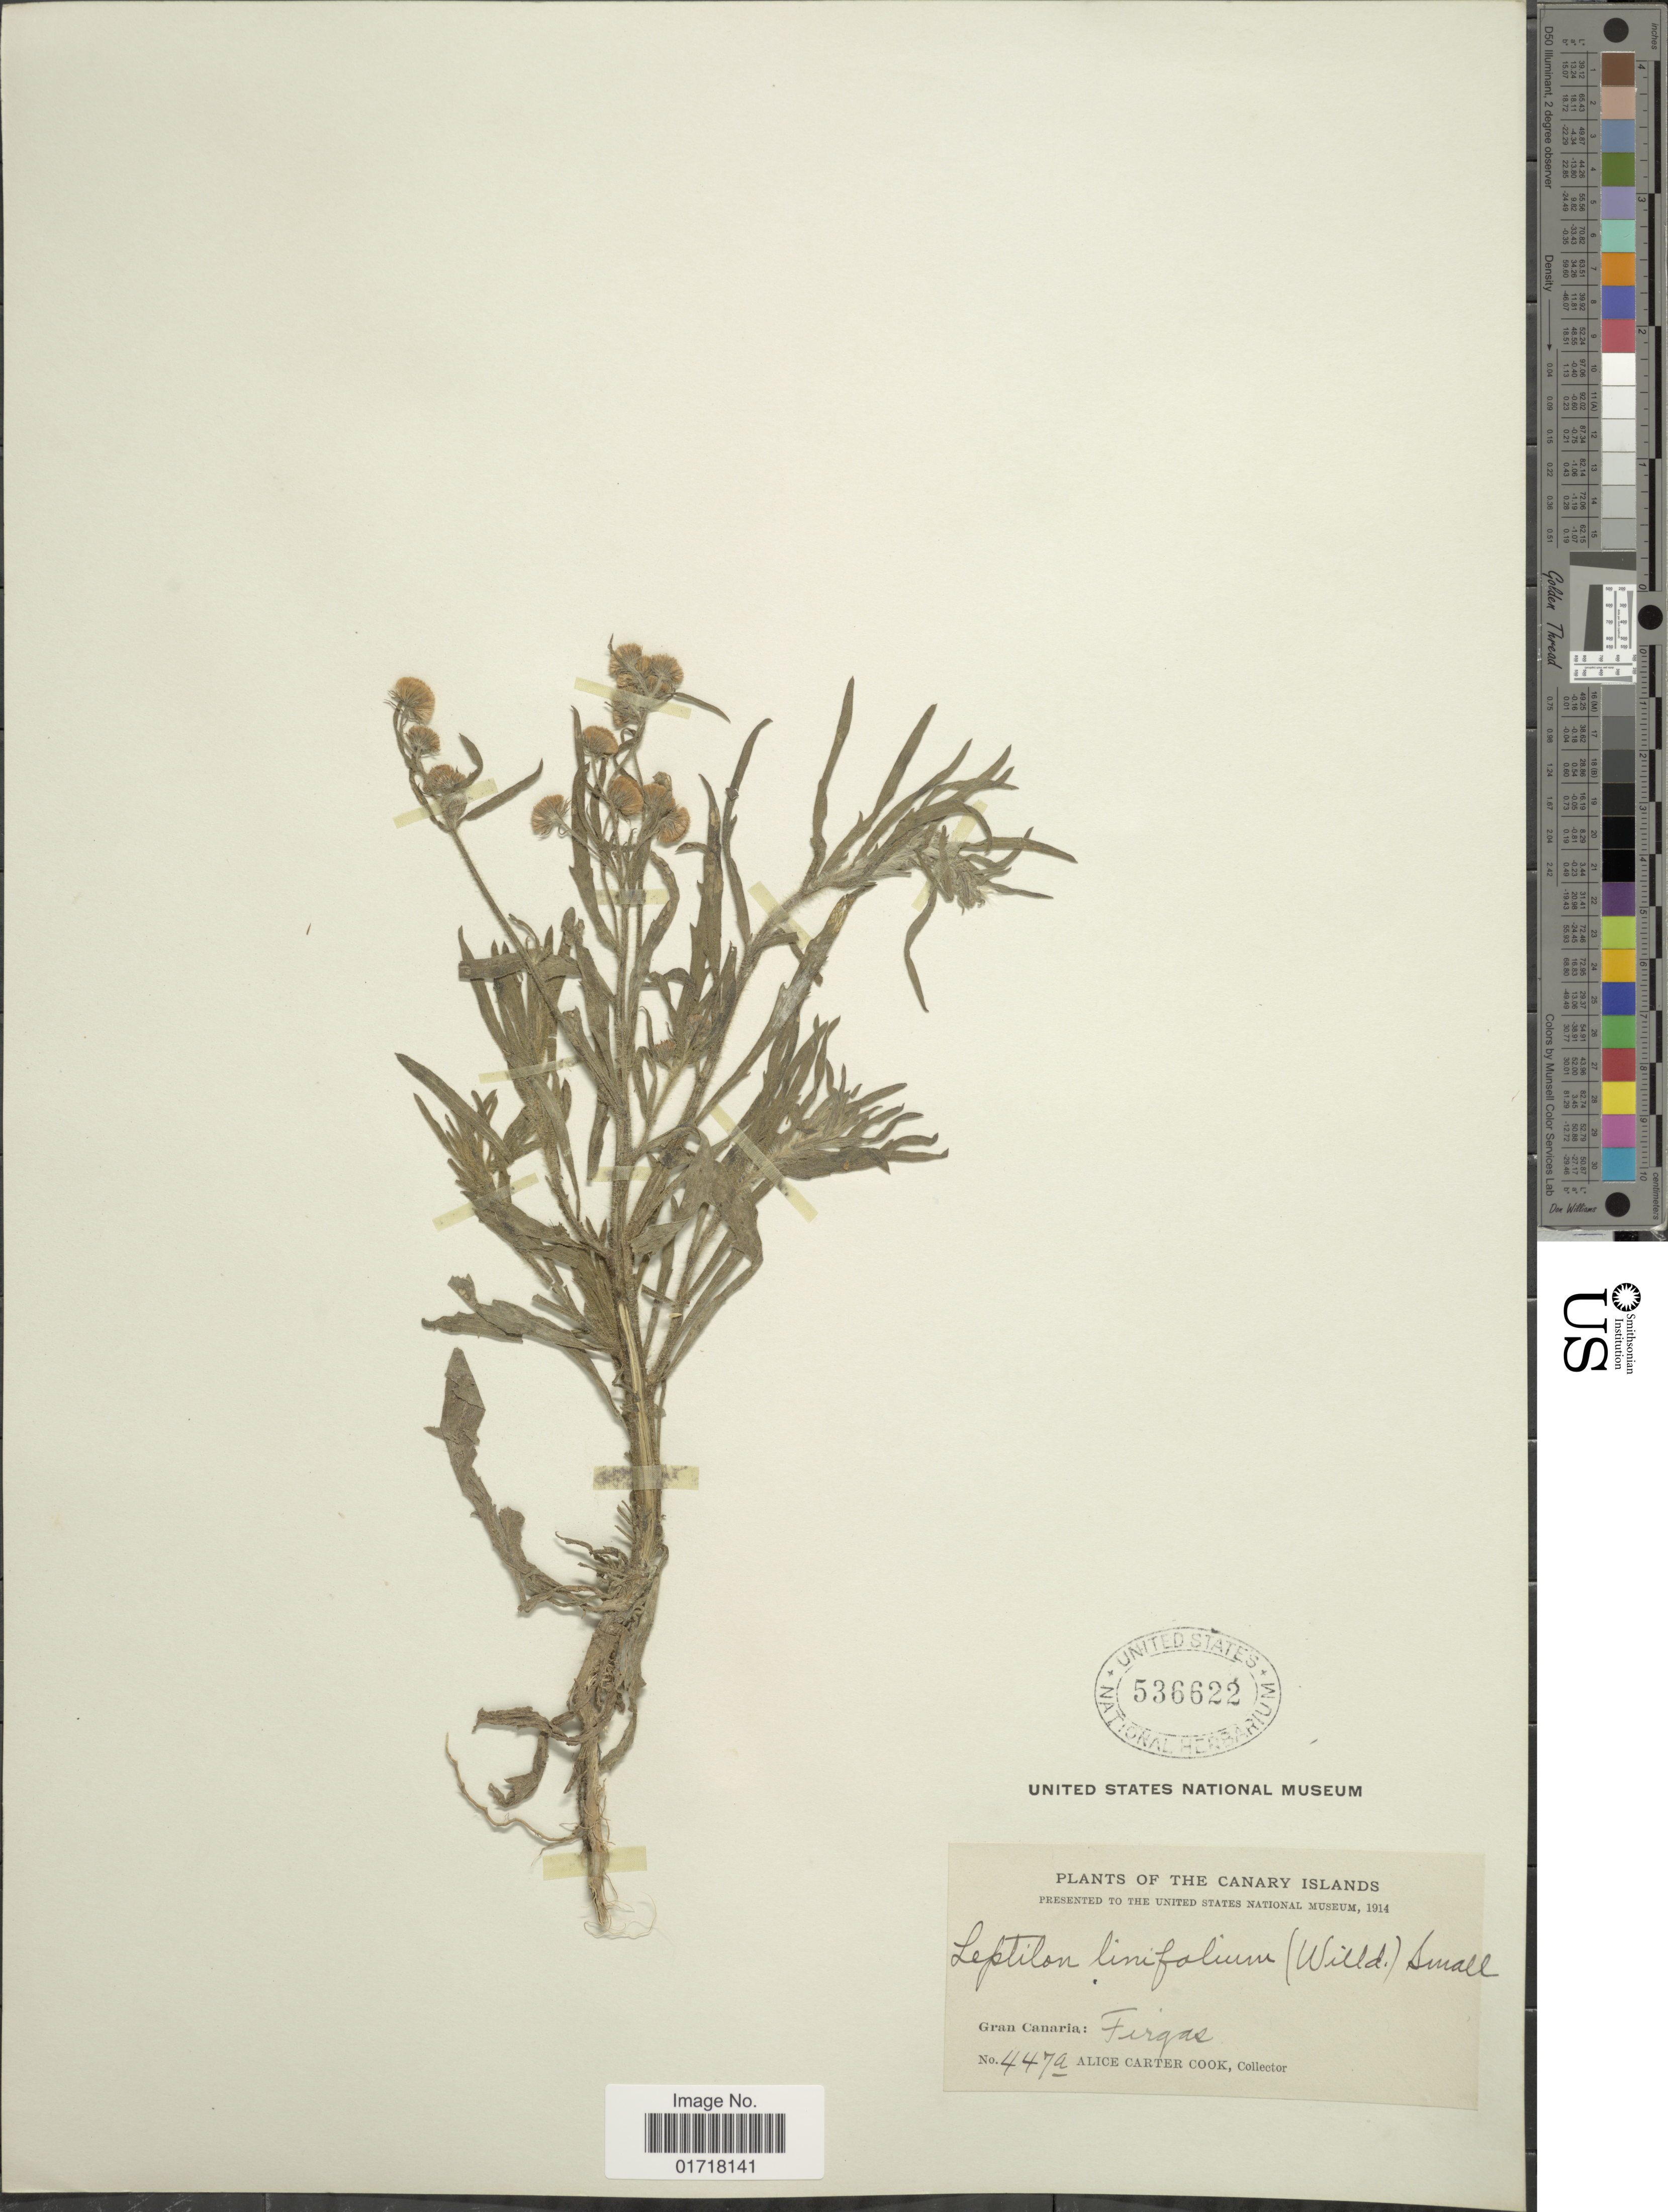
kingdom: Plantae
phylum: Tracheophyta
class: Magnoliopsida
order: Asterales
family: Asteraceae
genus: Leptilon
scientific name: Leptilon linifolium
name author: (Willd.) Small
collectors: Alice C. Cook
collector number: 447a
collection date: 1914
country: Spain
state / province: Canarias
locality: The Canary Islands, Gran Canaria: Firgas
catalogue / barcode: US 536622